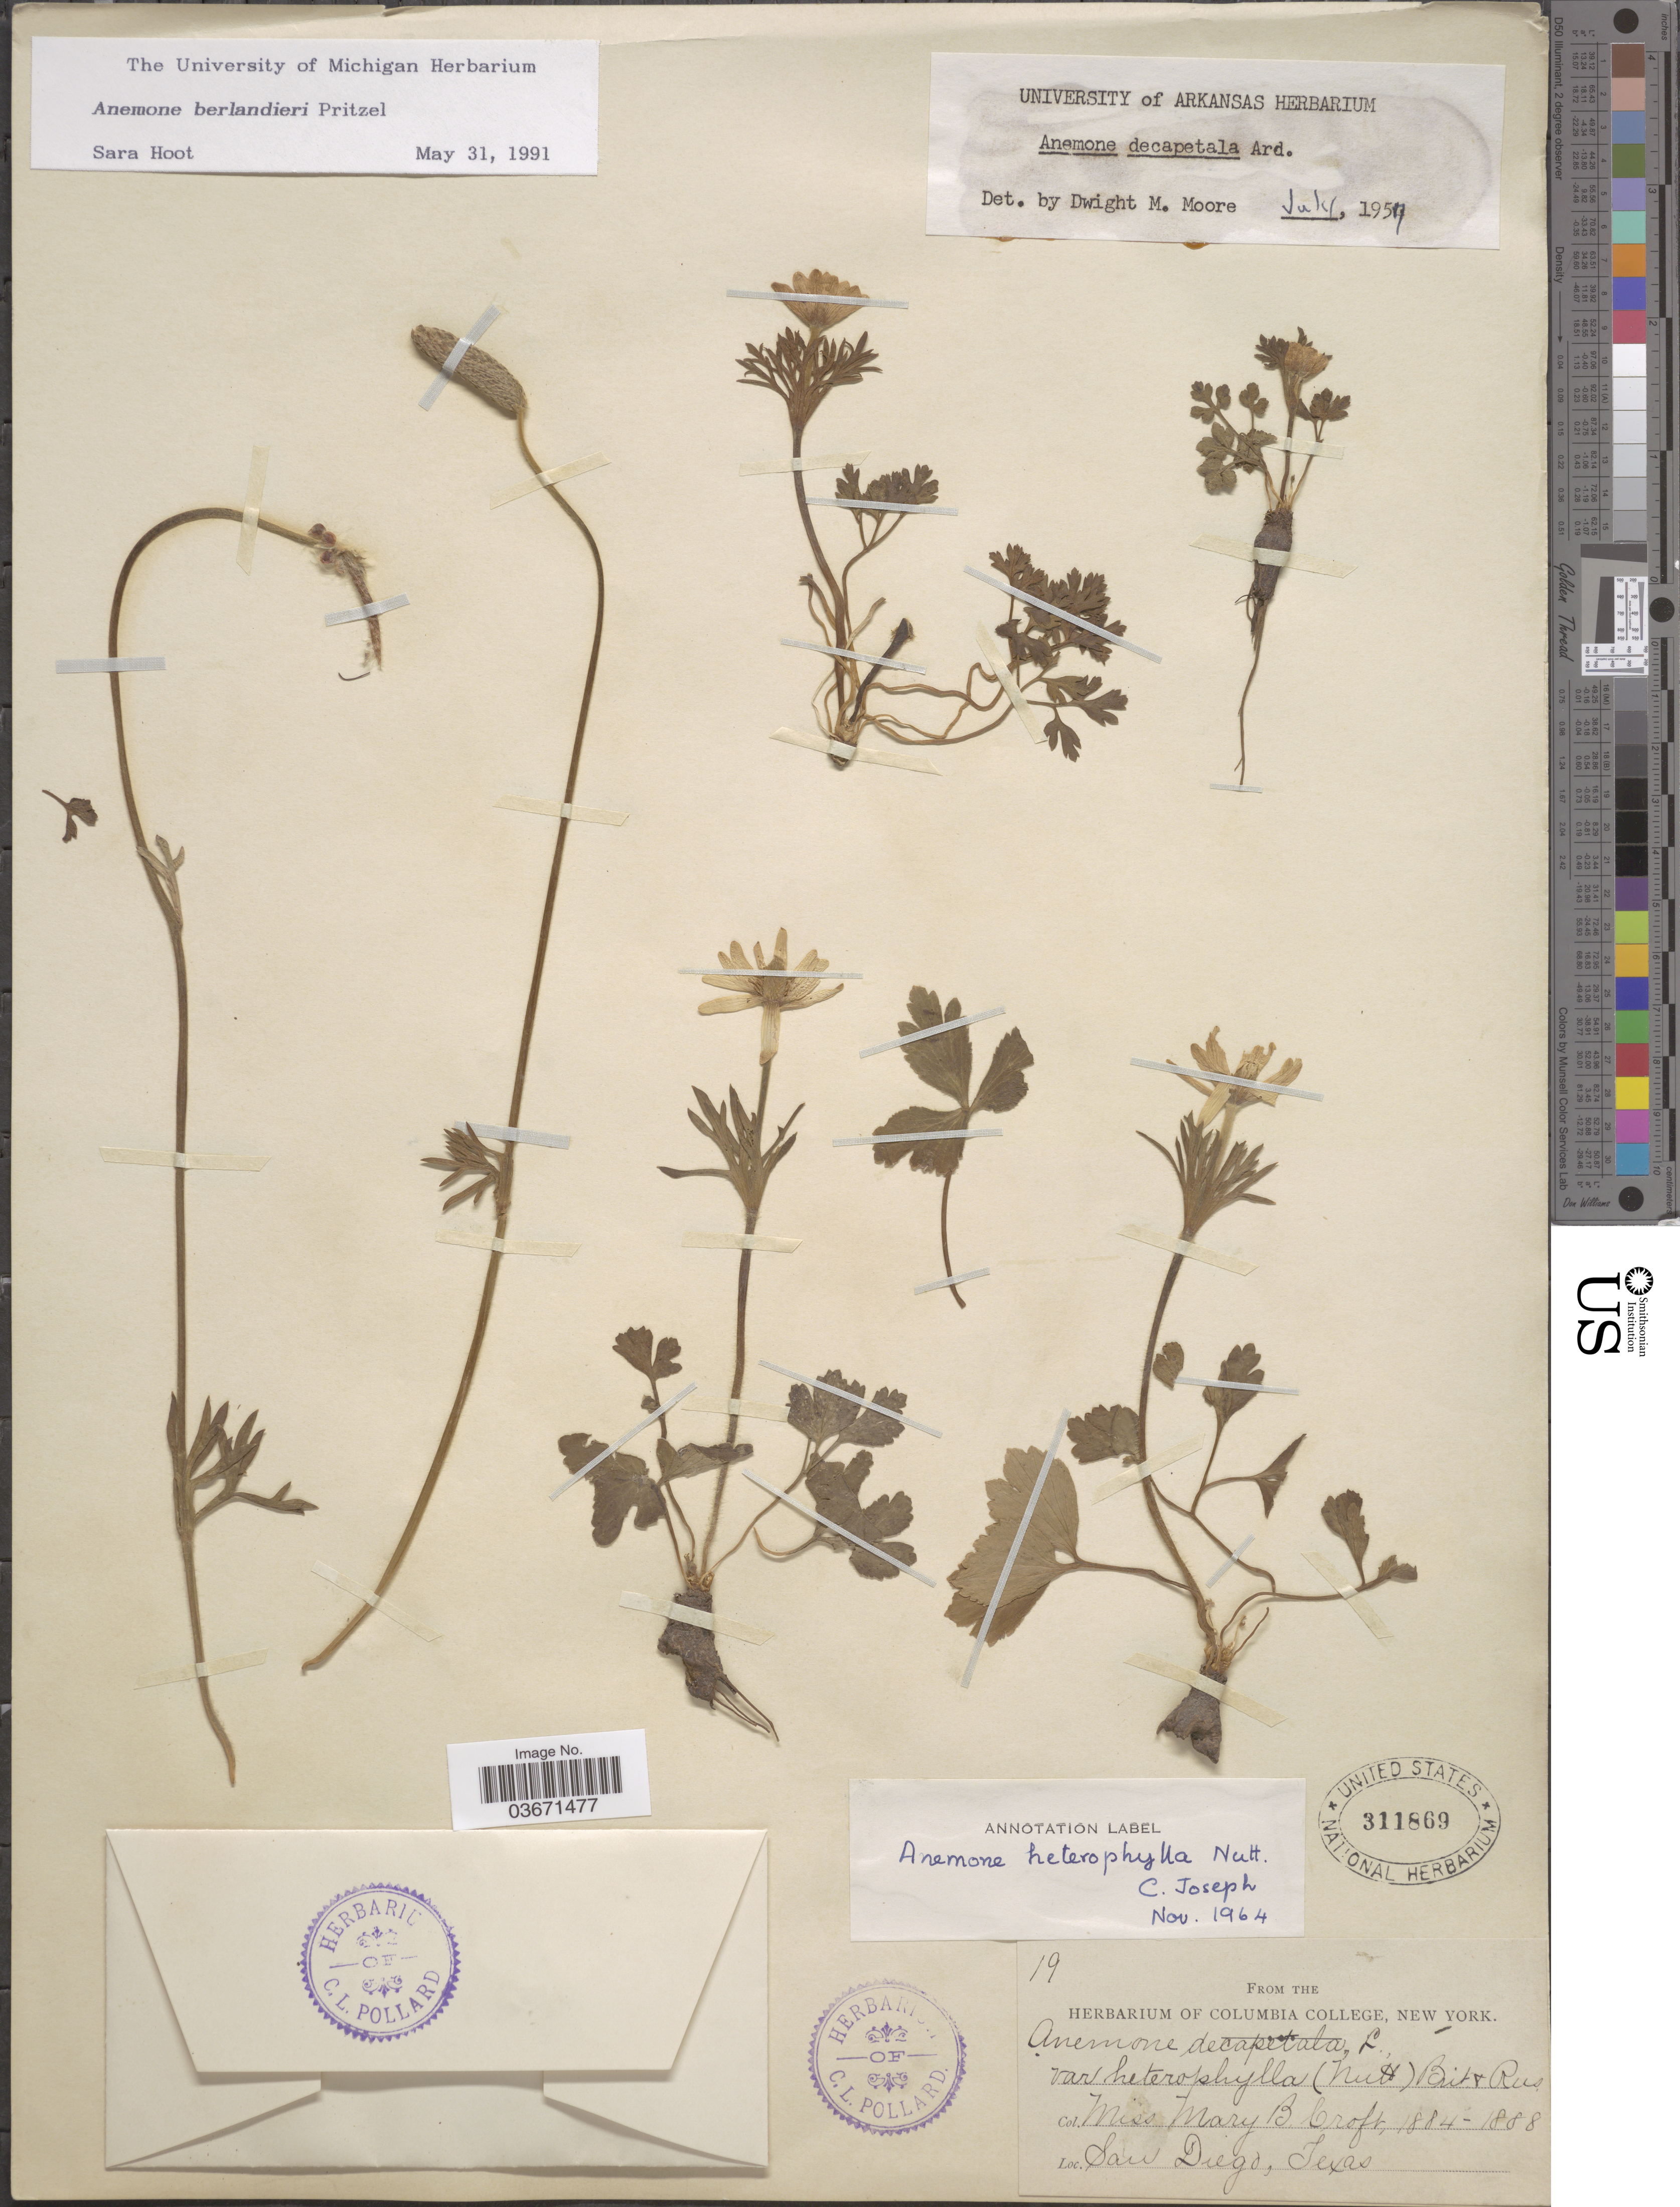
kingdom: Plantae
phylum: Tracheophyta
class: Magnoliopsida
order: Ranunculales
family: Ranunculaceae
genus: Anemone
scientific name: Anemone berlandieri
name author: E. Pritz.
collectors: M. Croft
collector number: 19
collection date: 1884/1888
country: United States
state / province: Texas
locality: San Diego.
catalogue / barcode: US 311869